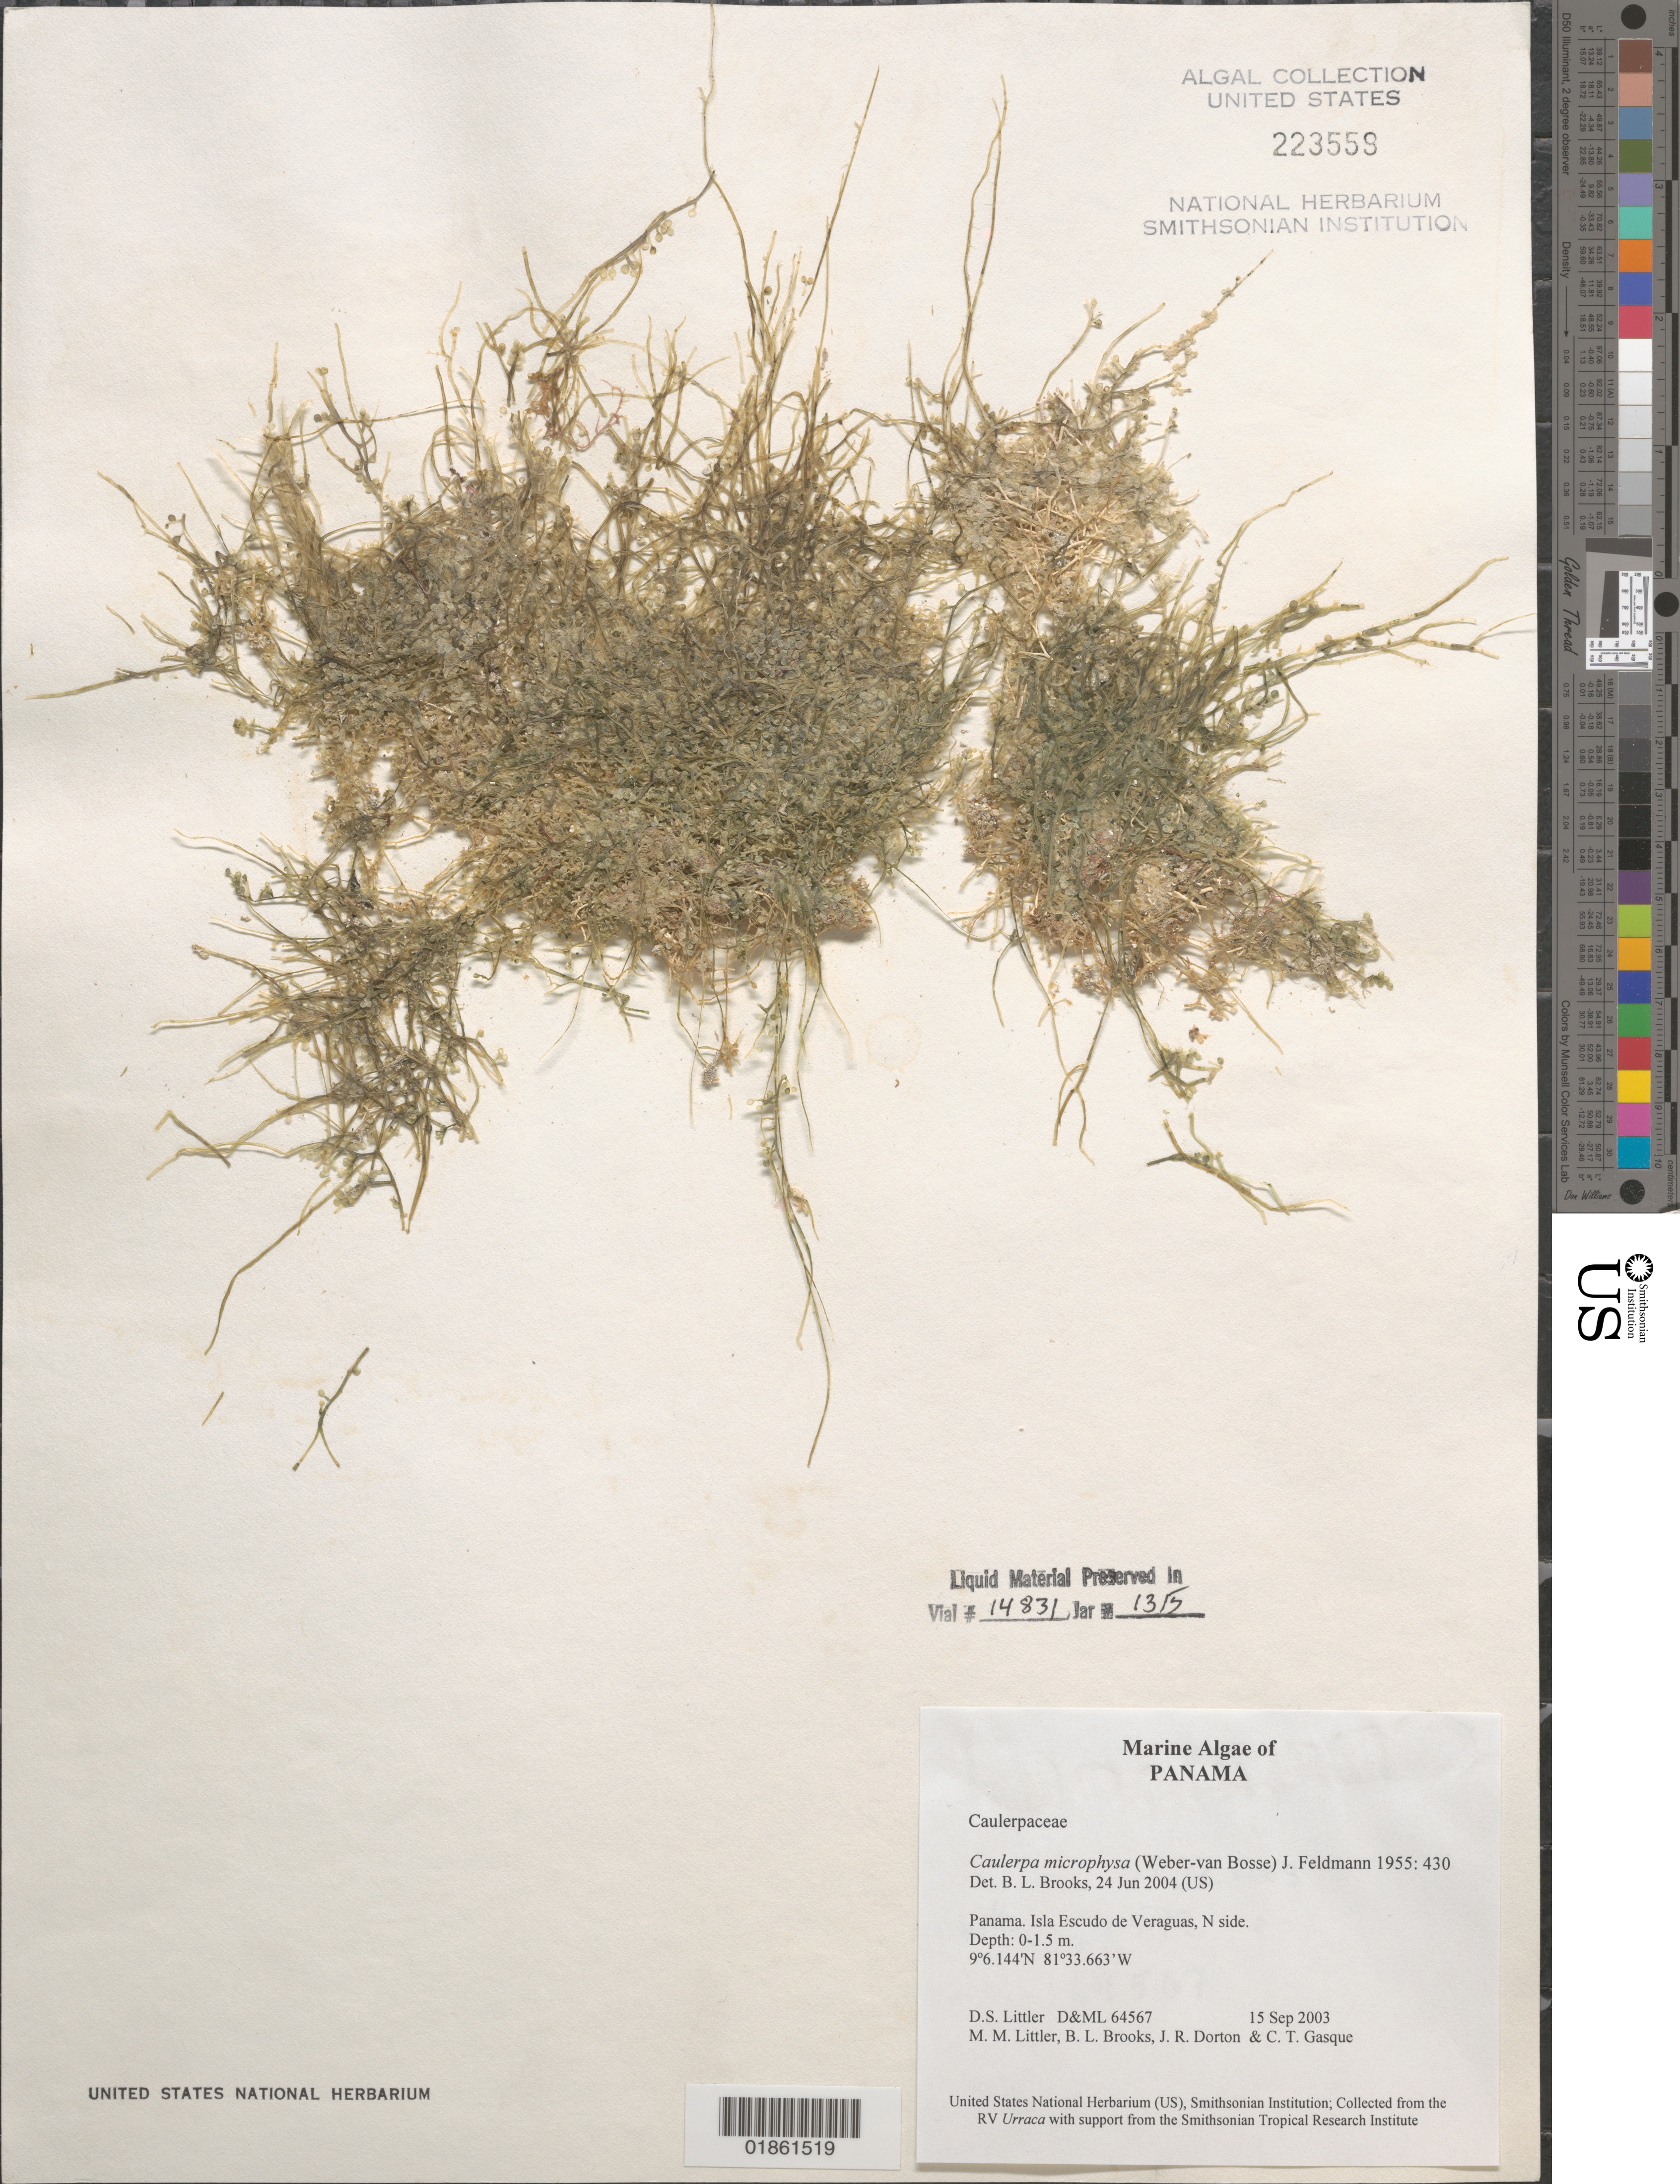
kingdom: Plantae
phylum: Chlorophyta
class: Ulvophyceae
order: Bryopsidales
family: Caulerpaceae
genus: Caulerpa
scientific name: Caulerpa microphysa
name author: (Weber Bosse) Feldmann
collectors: D. S. Littler, M. M. Littler & C. Gasque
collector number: D&ML 64567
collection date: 2003-09-15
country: Panama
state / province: Ngöbe-Buglé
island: Escudo de Veraguas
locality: Isla Escudo de Veraguas. Snorkling N side.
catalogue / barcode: US 223559